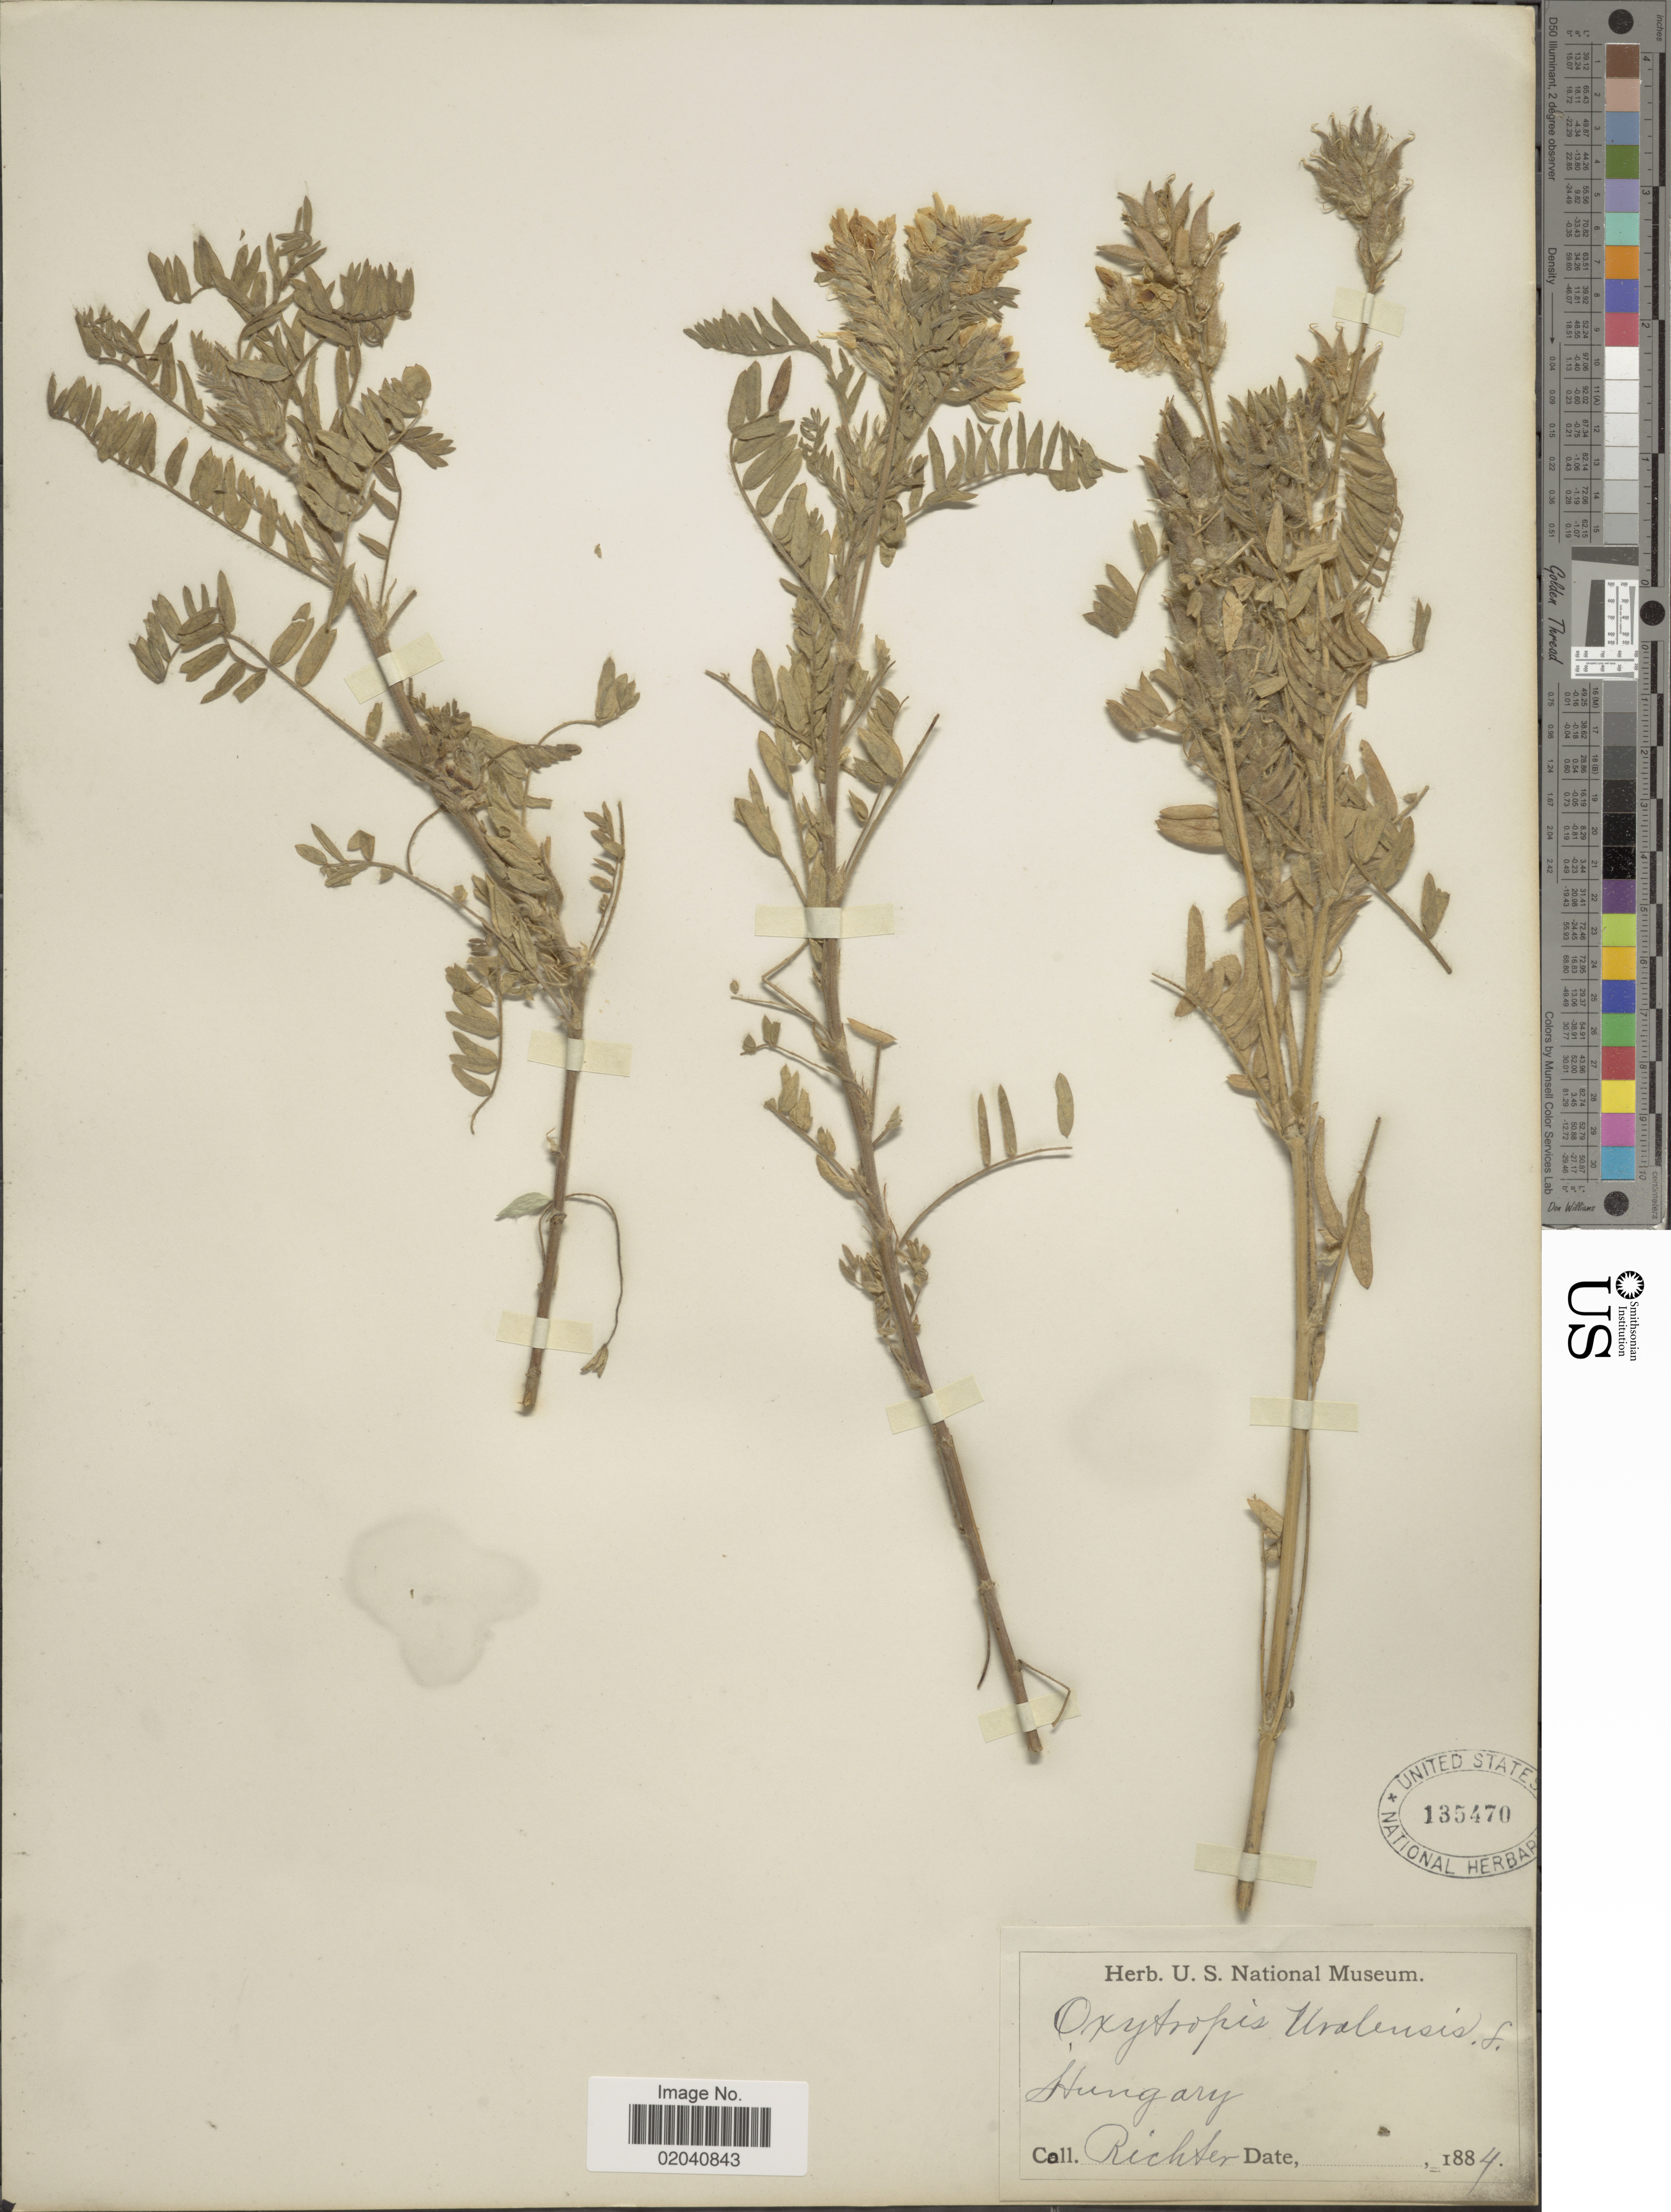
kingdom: Plantae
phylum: Tracheophyta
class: Magnoliopsida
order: Fabales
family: Fabaceae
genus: Oxytropis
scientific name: Oxytropis uralensis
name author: (L.) DC.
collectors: -- Richter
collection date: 1884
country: Hungary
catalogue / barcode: US 135470